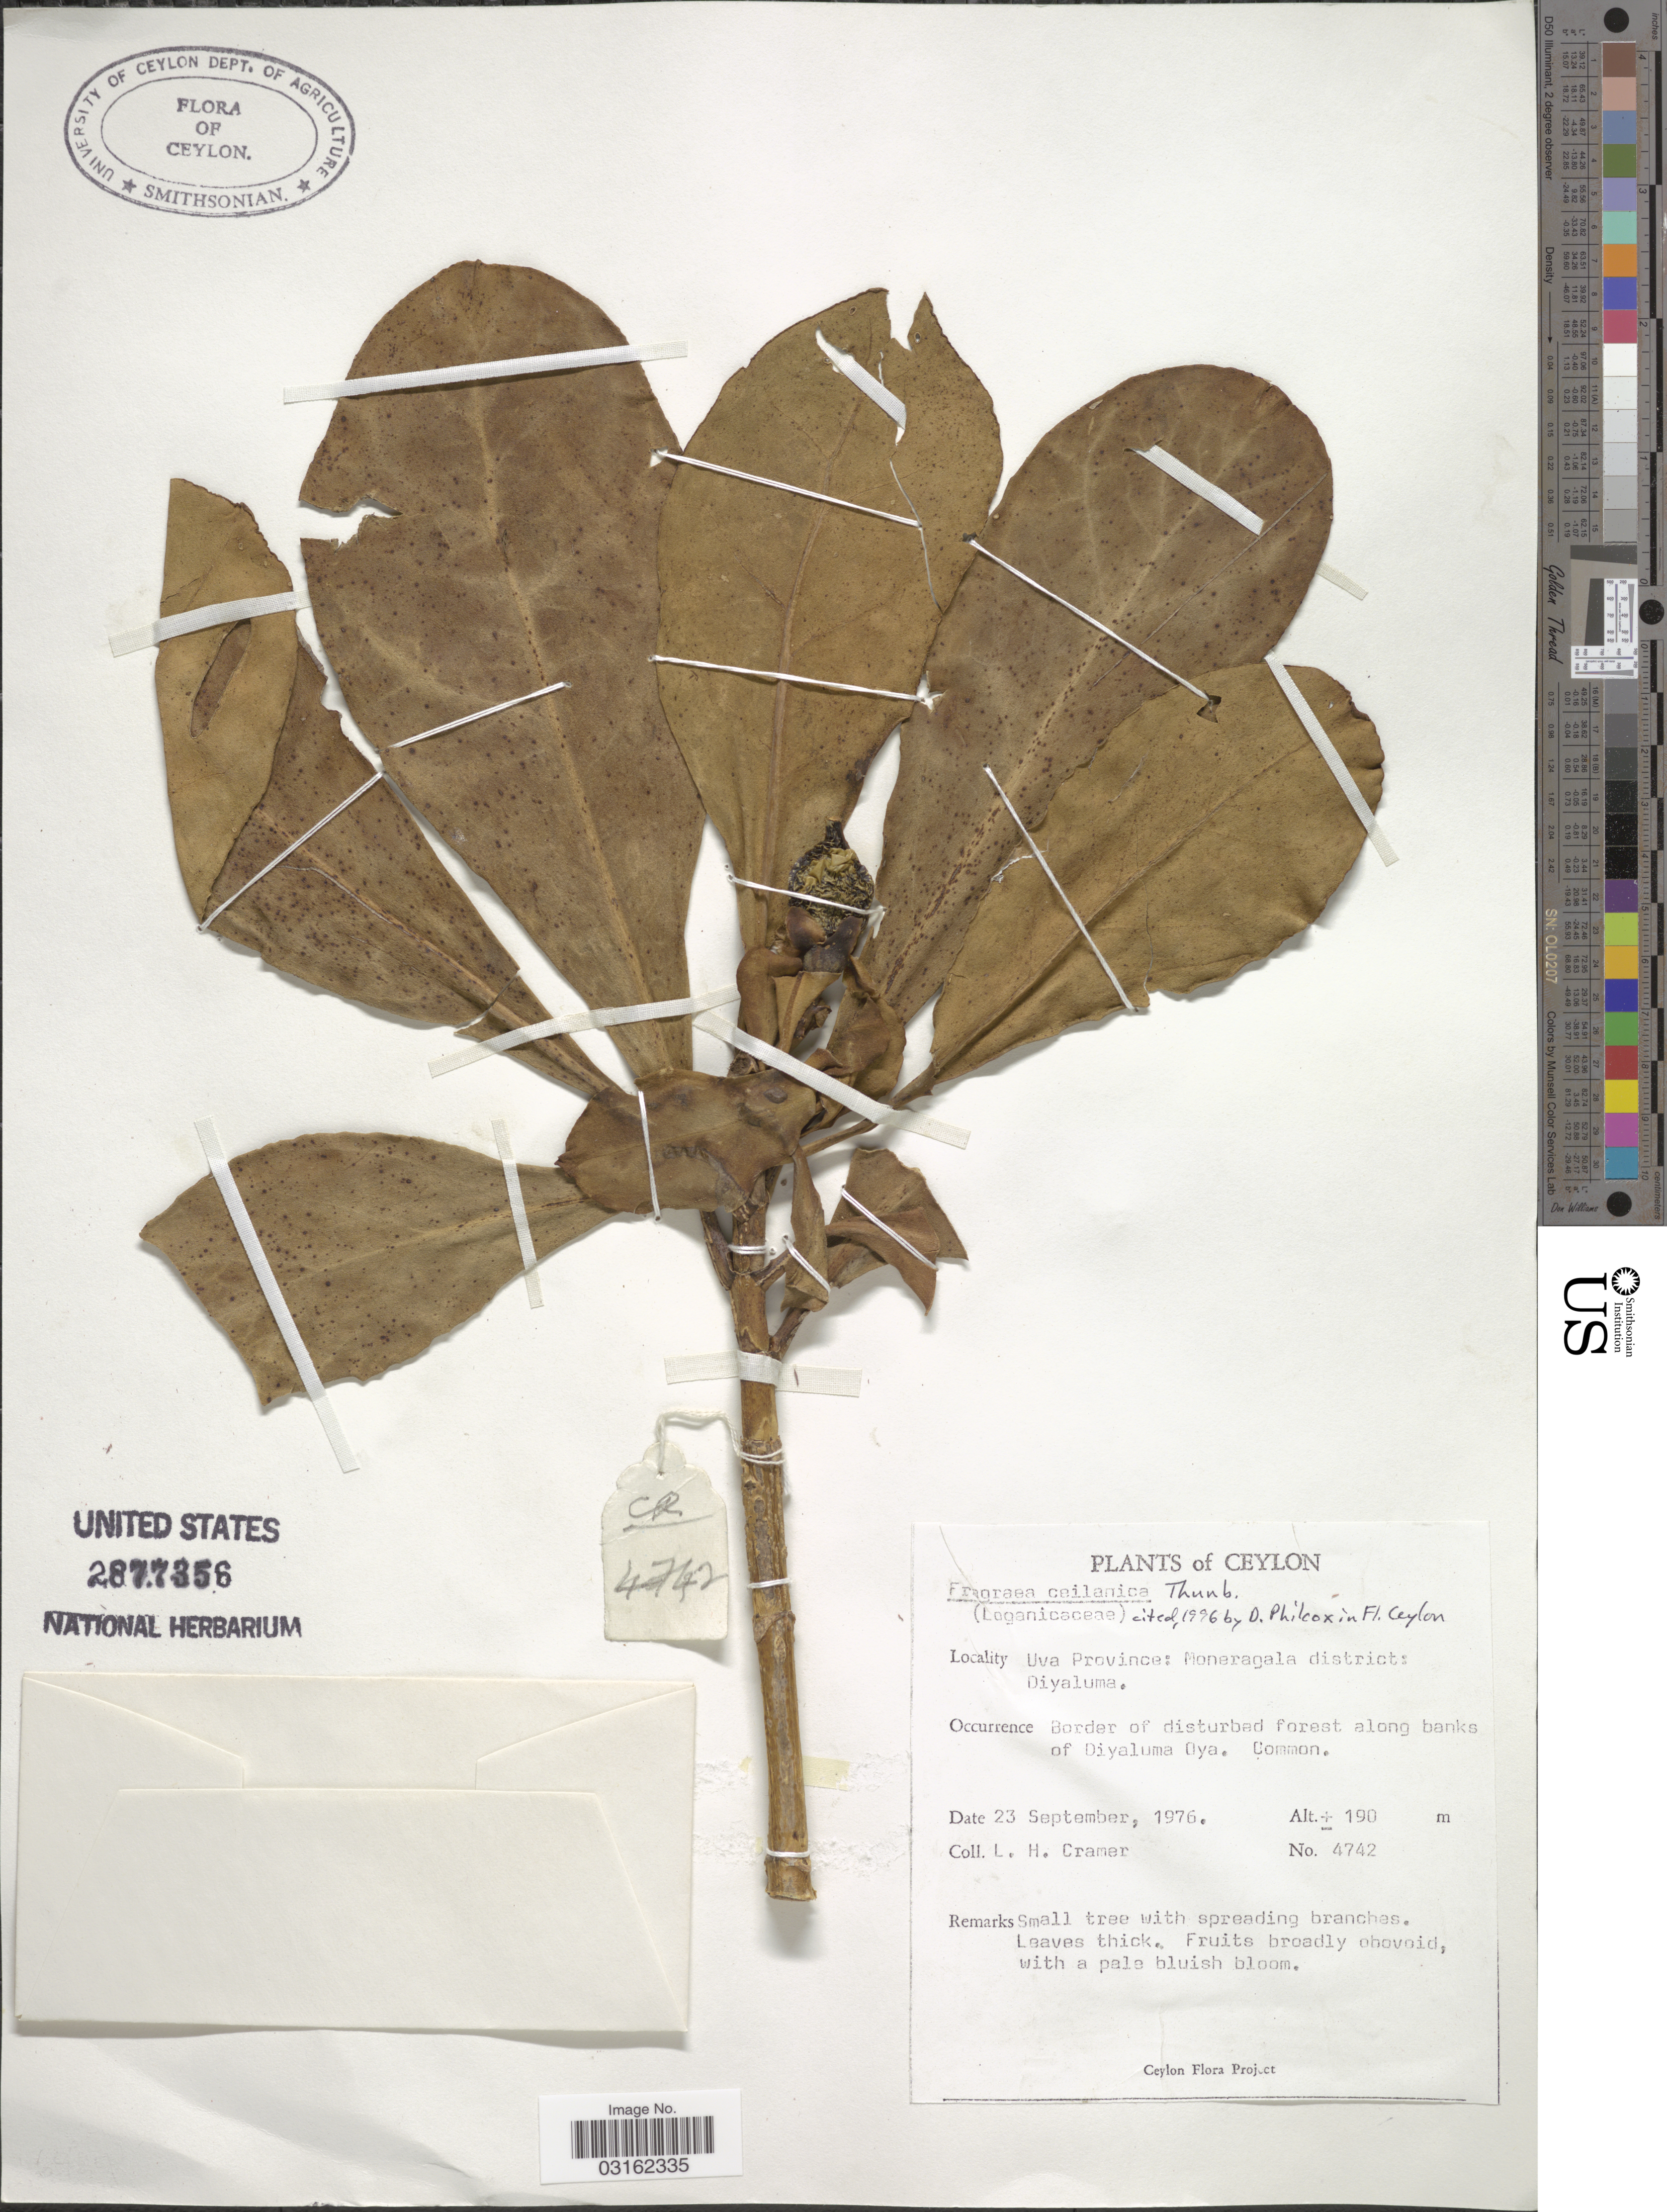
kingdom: Plantae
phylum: Tracheophyta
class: Magnoliopsida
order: Gentianales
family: Gentianaceae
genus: Fagraea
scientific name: Fagraea ceilanica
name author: Thunb.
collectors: L. H. Cramer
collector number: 4742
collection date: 1976-09-23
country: Sri Lanka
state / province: Uva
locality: Ceylon, Moneragala district: Diyaluma. Border of disturbed forest along banks of Diyaluma Oya.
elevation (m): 190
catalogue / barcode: US 2877356